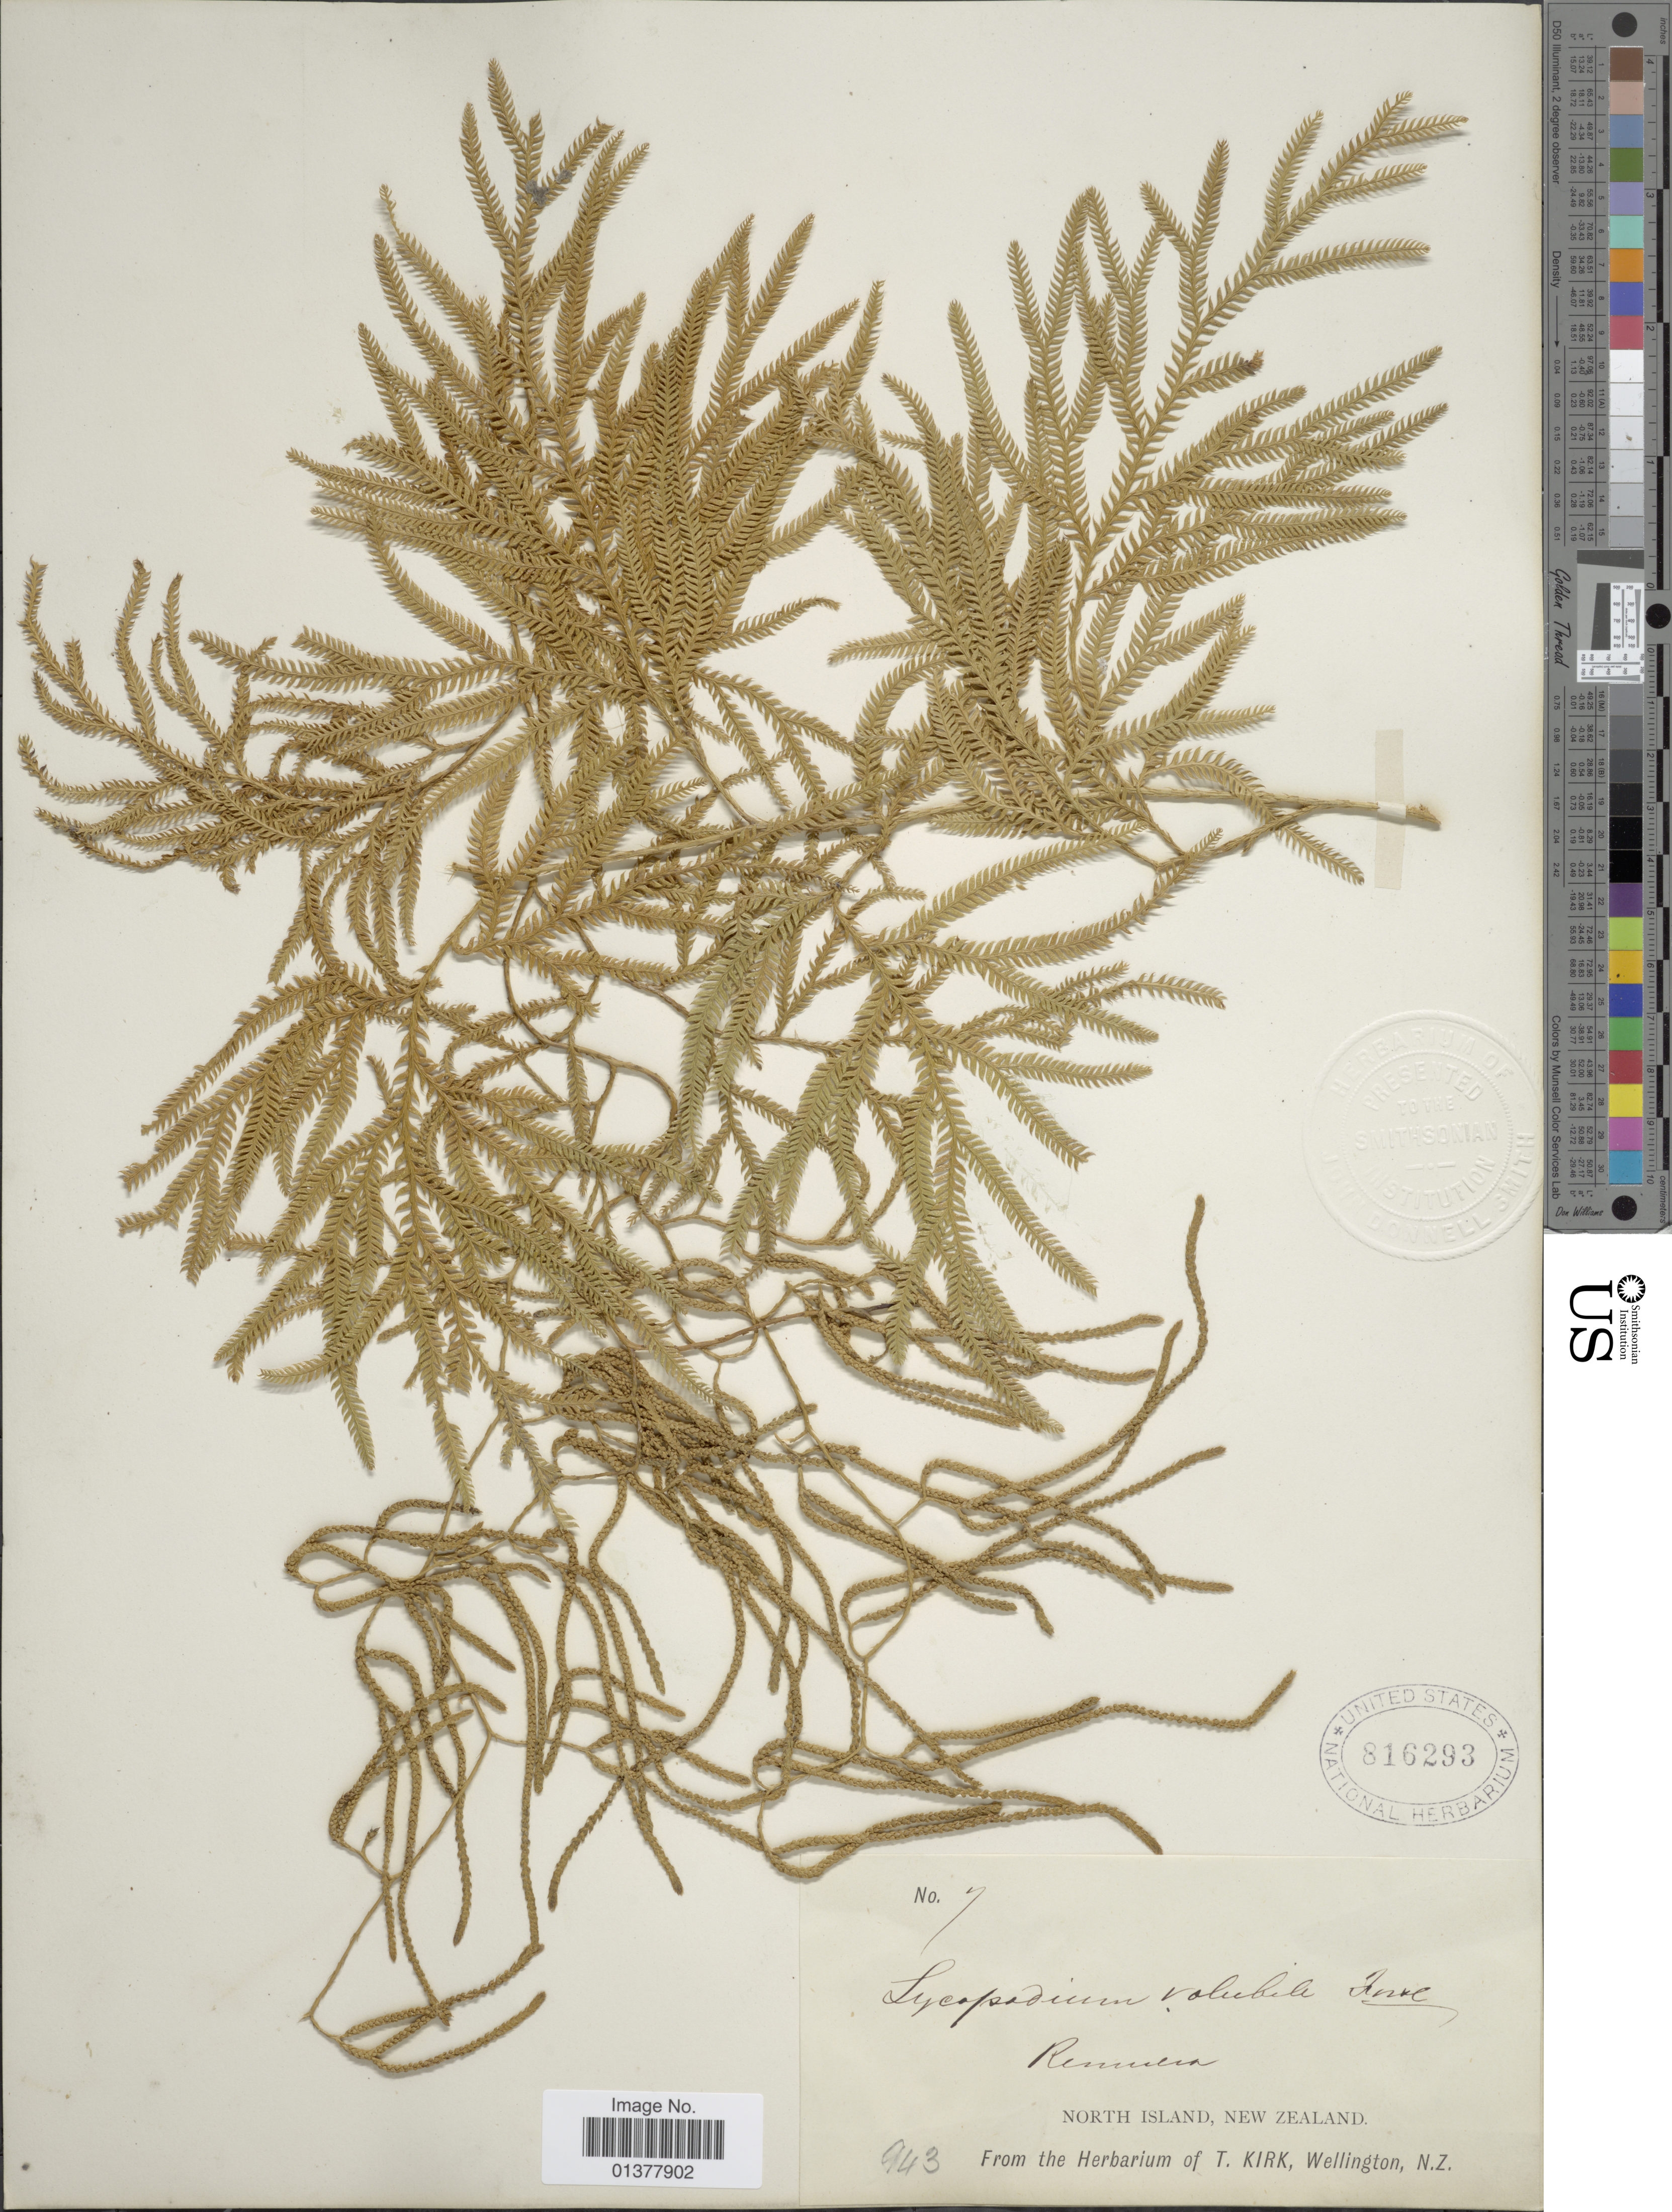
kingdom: Plantae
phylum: Tracheophyta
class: Lycopodiopsida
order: Lycopodiales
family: Lycopodiaceae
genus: Pseudodiphasium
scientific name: Pseudodiphasium volubile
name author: (G. Forst.) Holub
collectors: ex herb. T. Kirk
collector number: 7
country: New Zealand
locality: North Island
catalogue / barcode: US 816293